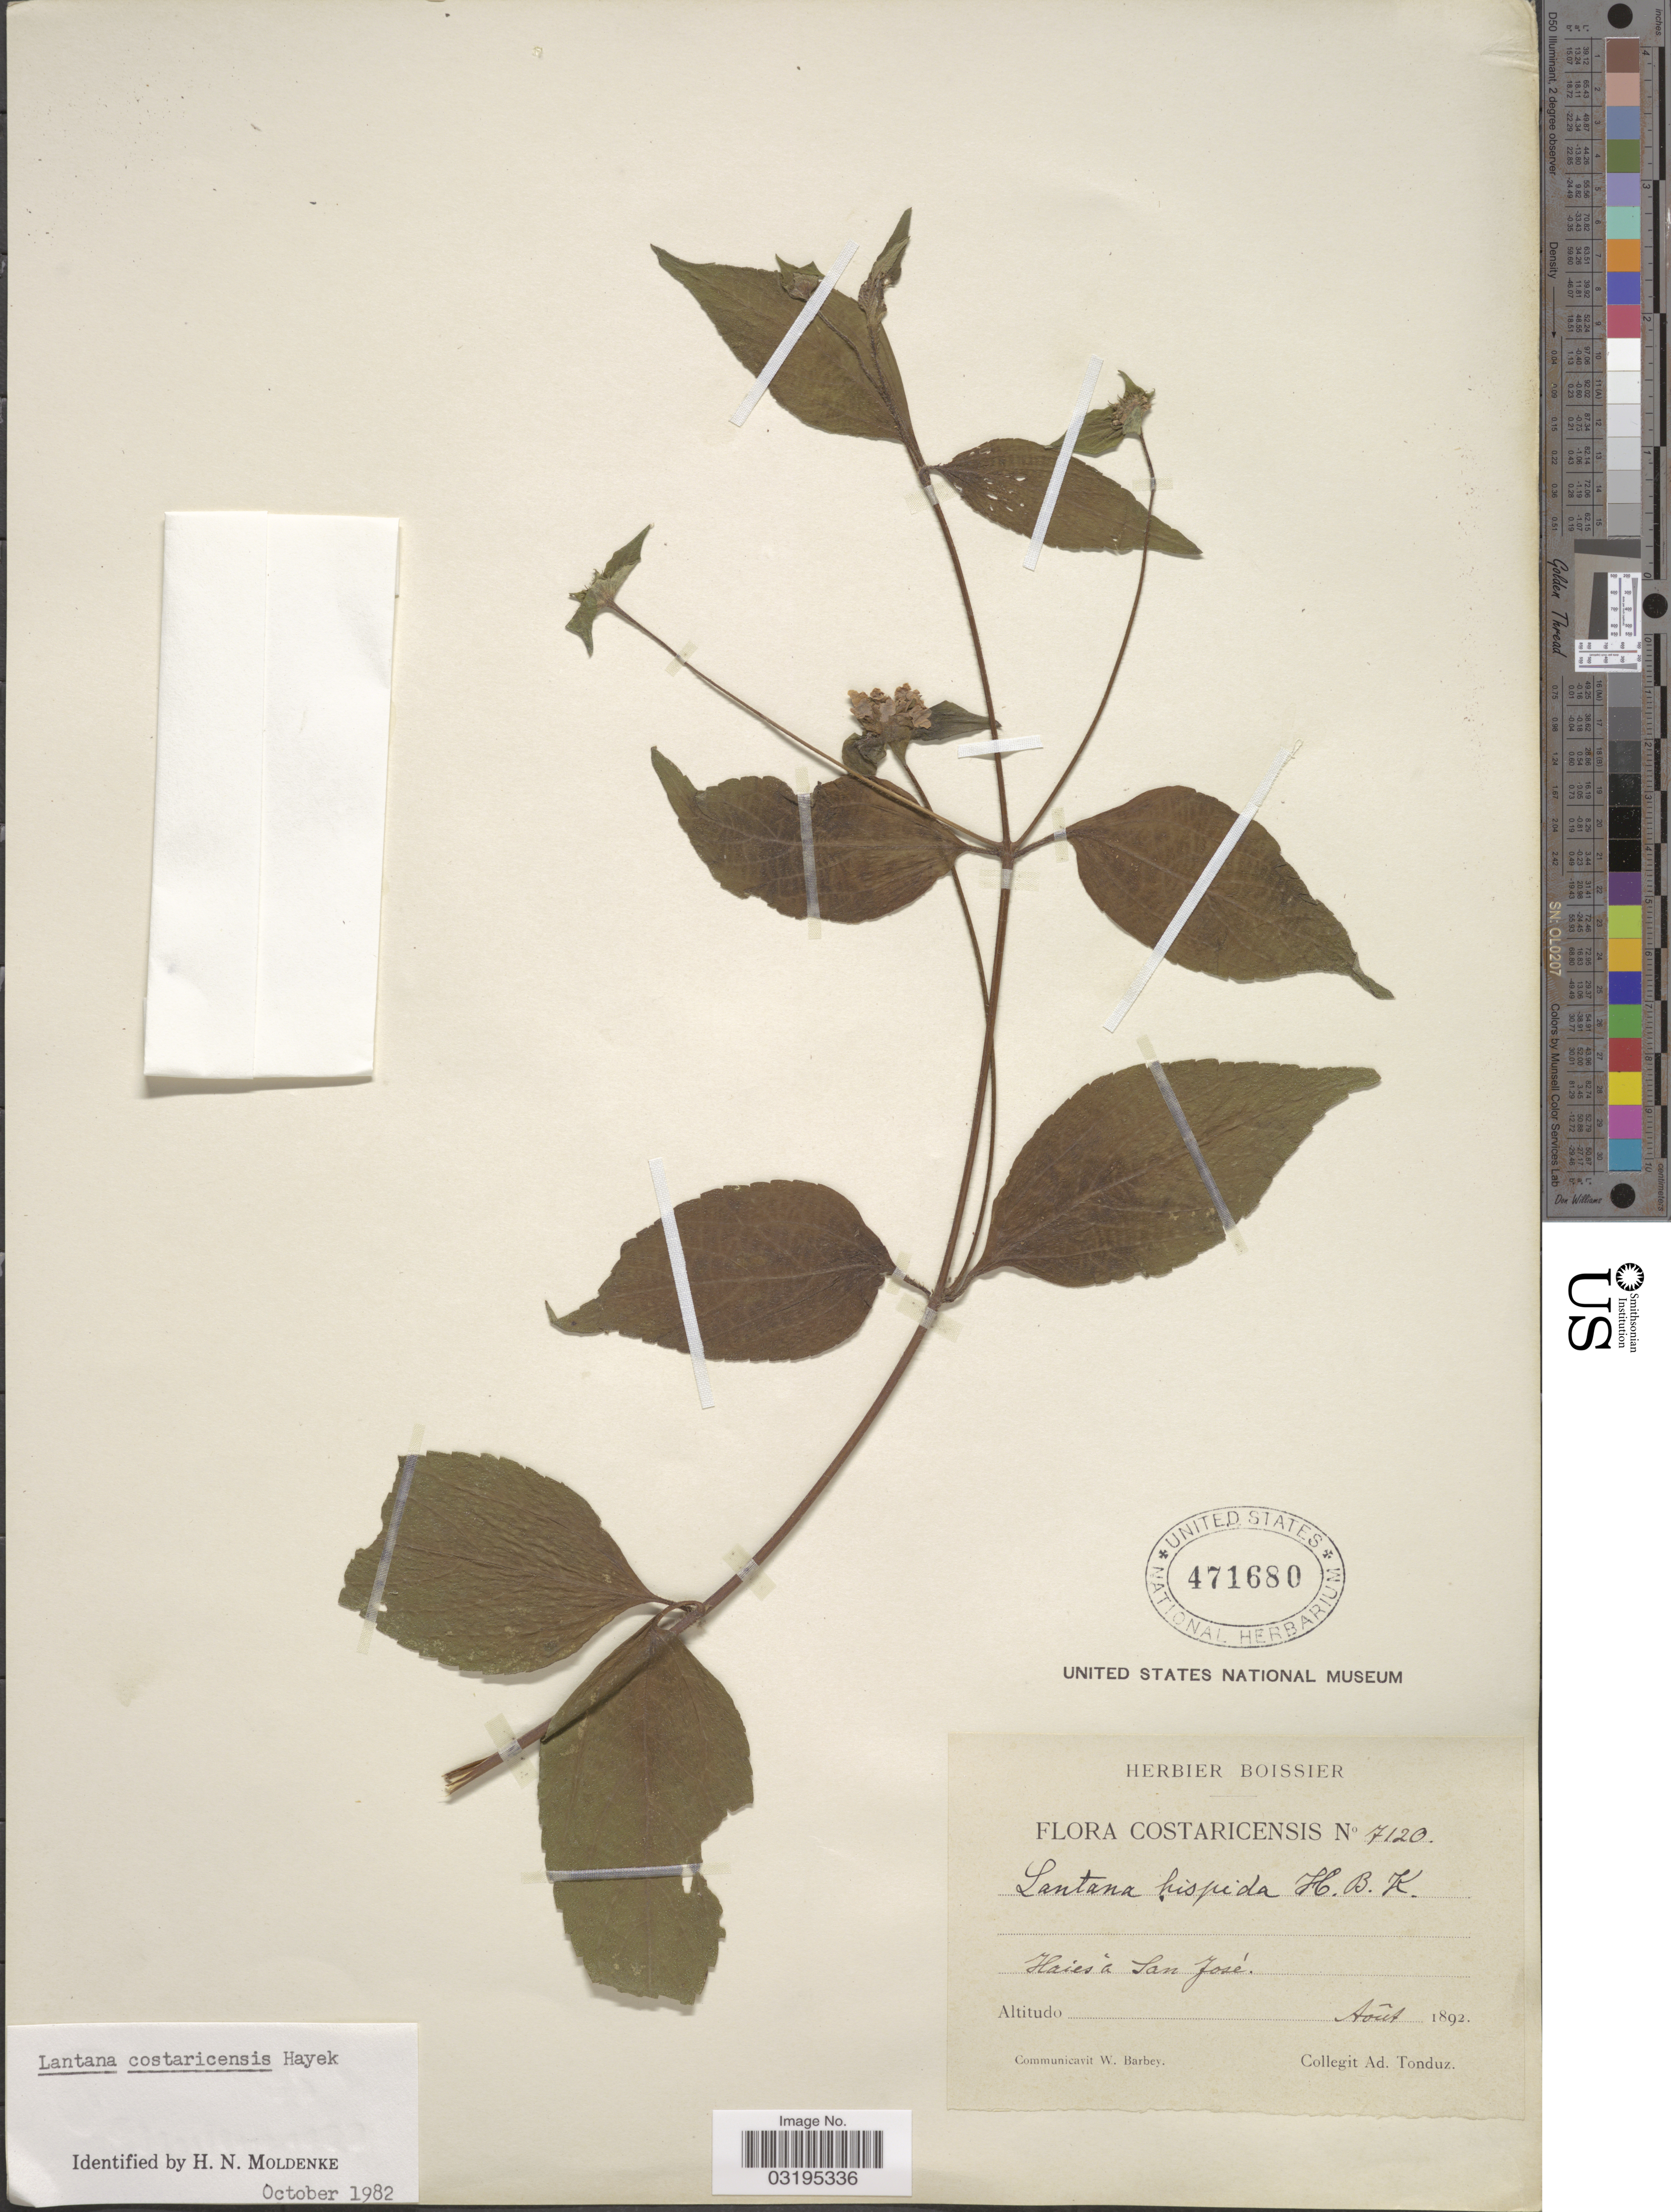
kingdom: Plantae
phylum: Tracheophyta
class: Magnoliopsida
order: Lamiales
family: Verbenaceae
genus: Lantana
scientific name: Lantana costaricensis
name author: Hayek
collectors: A. Tonduz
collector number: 7120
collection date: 1892-08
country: Costa Rica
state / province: San José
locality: Haies à San José.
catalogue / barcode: US 471680